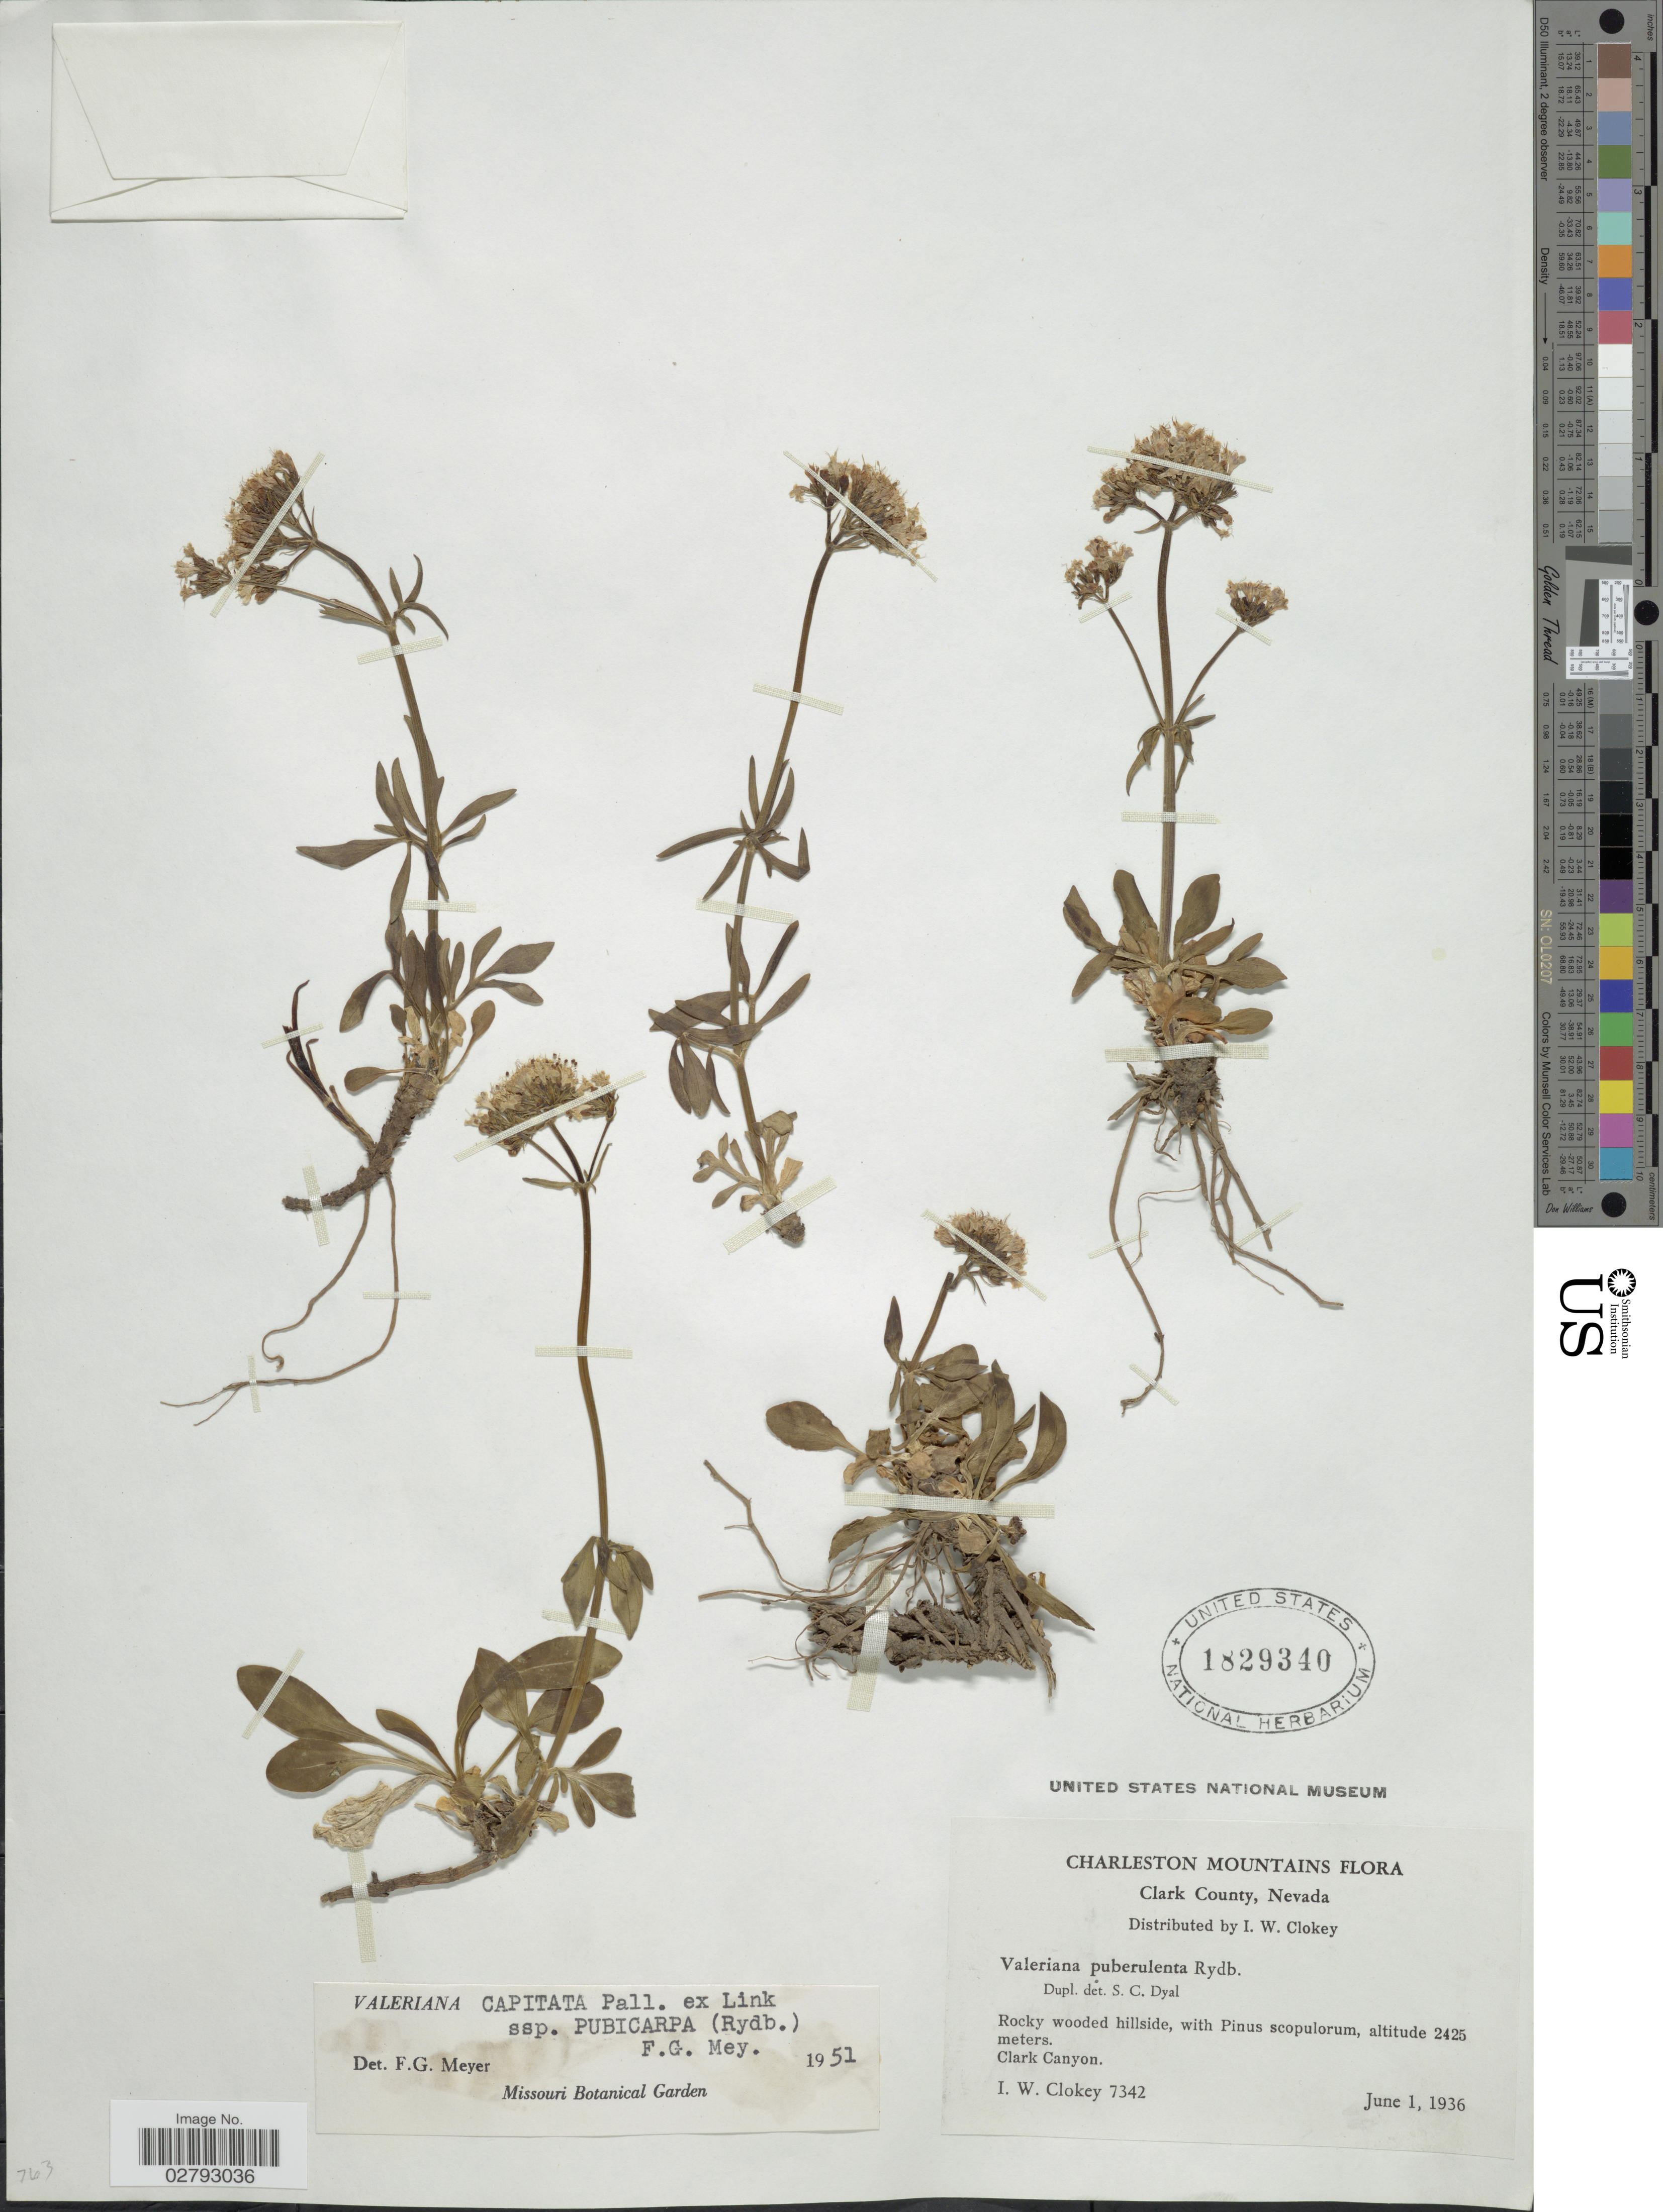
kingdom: Plantae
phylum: Tracheophyta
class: Magnoliopsida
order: Dipsacales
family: Caprifoliaceae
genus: Valeriana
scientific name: Valeriana capitata subsp. pubicarpa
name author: (Rydb.) F.G. Mey.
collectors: I. W. Clokey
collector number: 7342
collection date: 1936-06-01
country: United States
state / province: Nevada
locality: Clark County. Clark Canyon.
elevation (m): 2425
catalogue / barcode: US 1829340